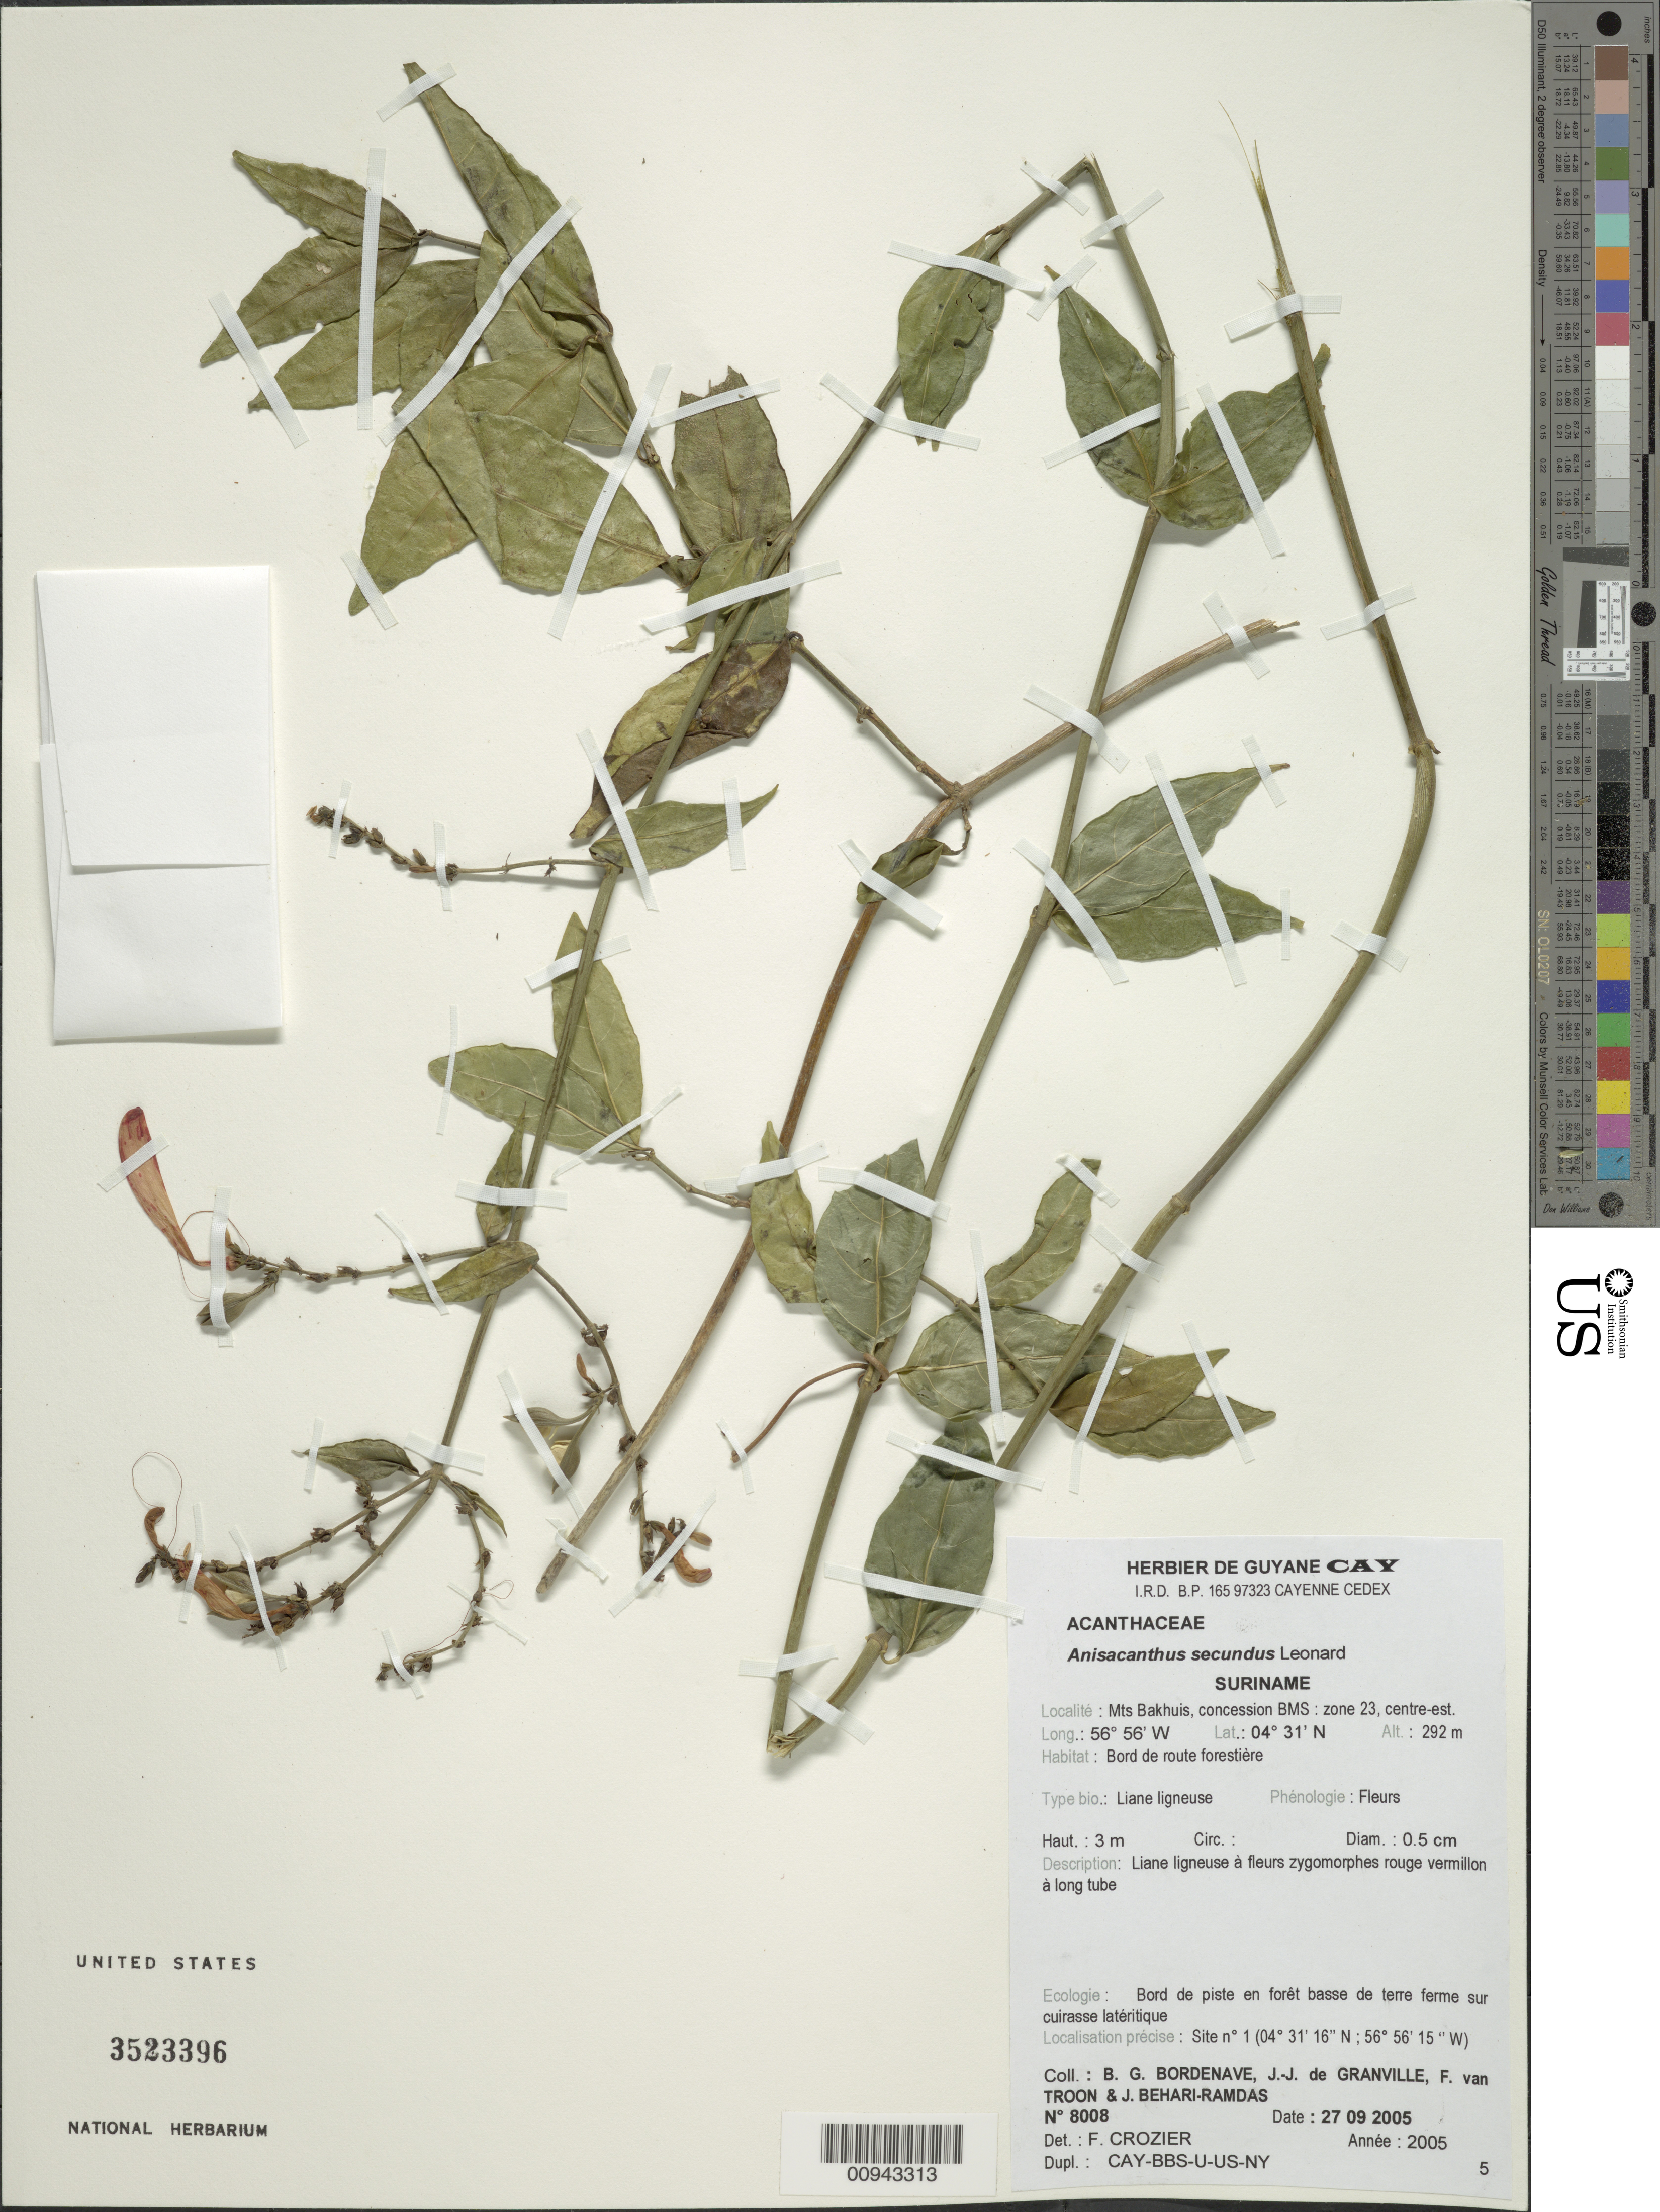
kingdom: Plantae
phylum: Tracheophyta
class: Magnoliopsida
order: Lamiales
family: Acanthaceae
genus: Anisacanthus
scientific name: Anisacanthus secundus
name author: Leonard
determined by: Crozier, F.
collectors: B. Bordenave, J.-J. de Granville, F. Van Troon & J. Behari-Ramdas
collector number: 8008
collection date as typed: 27-Sep-05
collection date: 2005-09-27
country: Suriname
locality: Mts Bakhuis, concession BMS: Zone 23 Centre-Est. Site nº1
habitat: Bord de route forestiere. Bord de piste en foret basse de terre ferme sur cuirasse lateritique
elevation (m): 118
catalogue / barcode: US 3523396